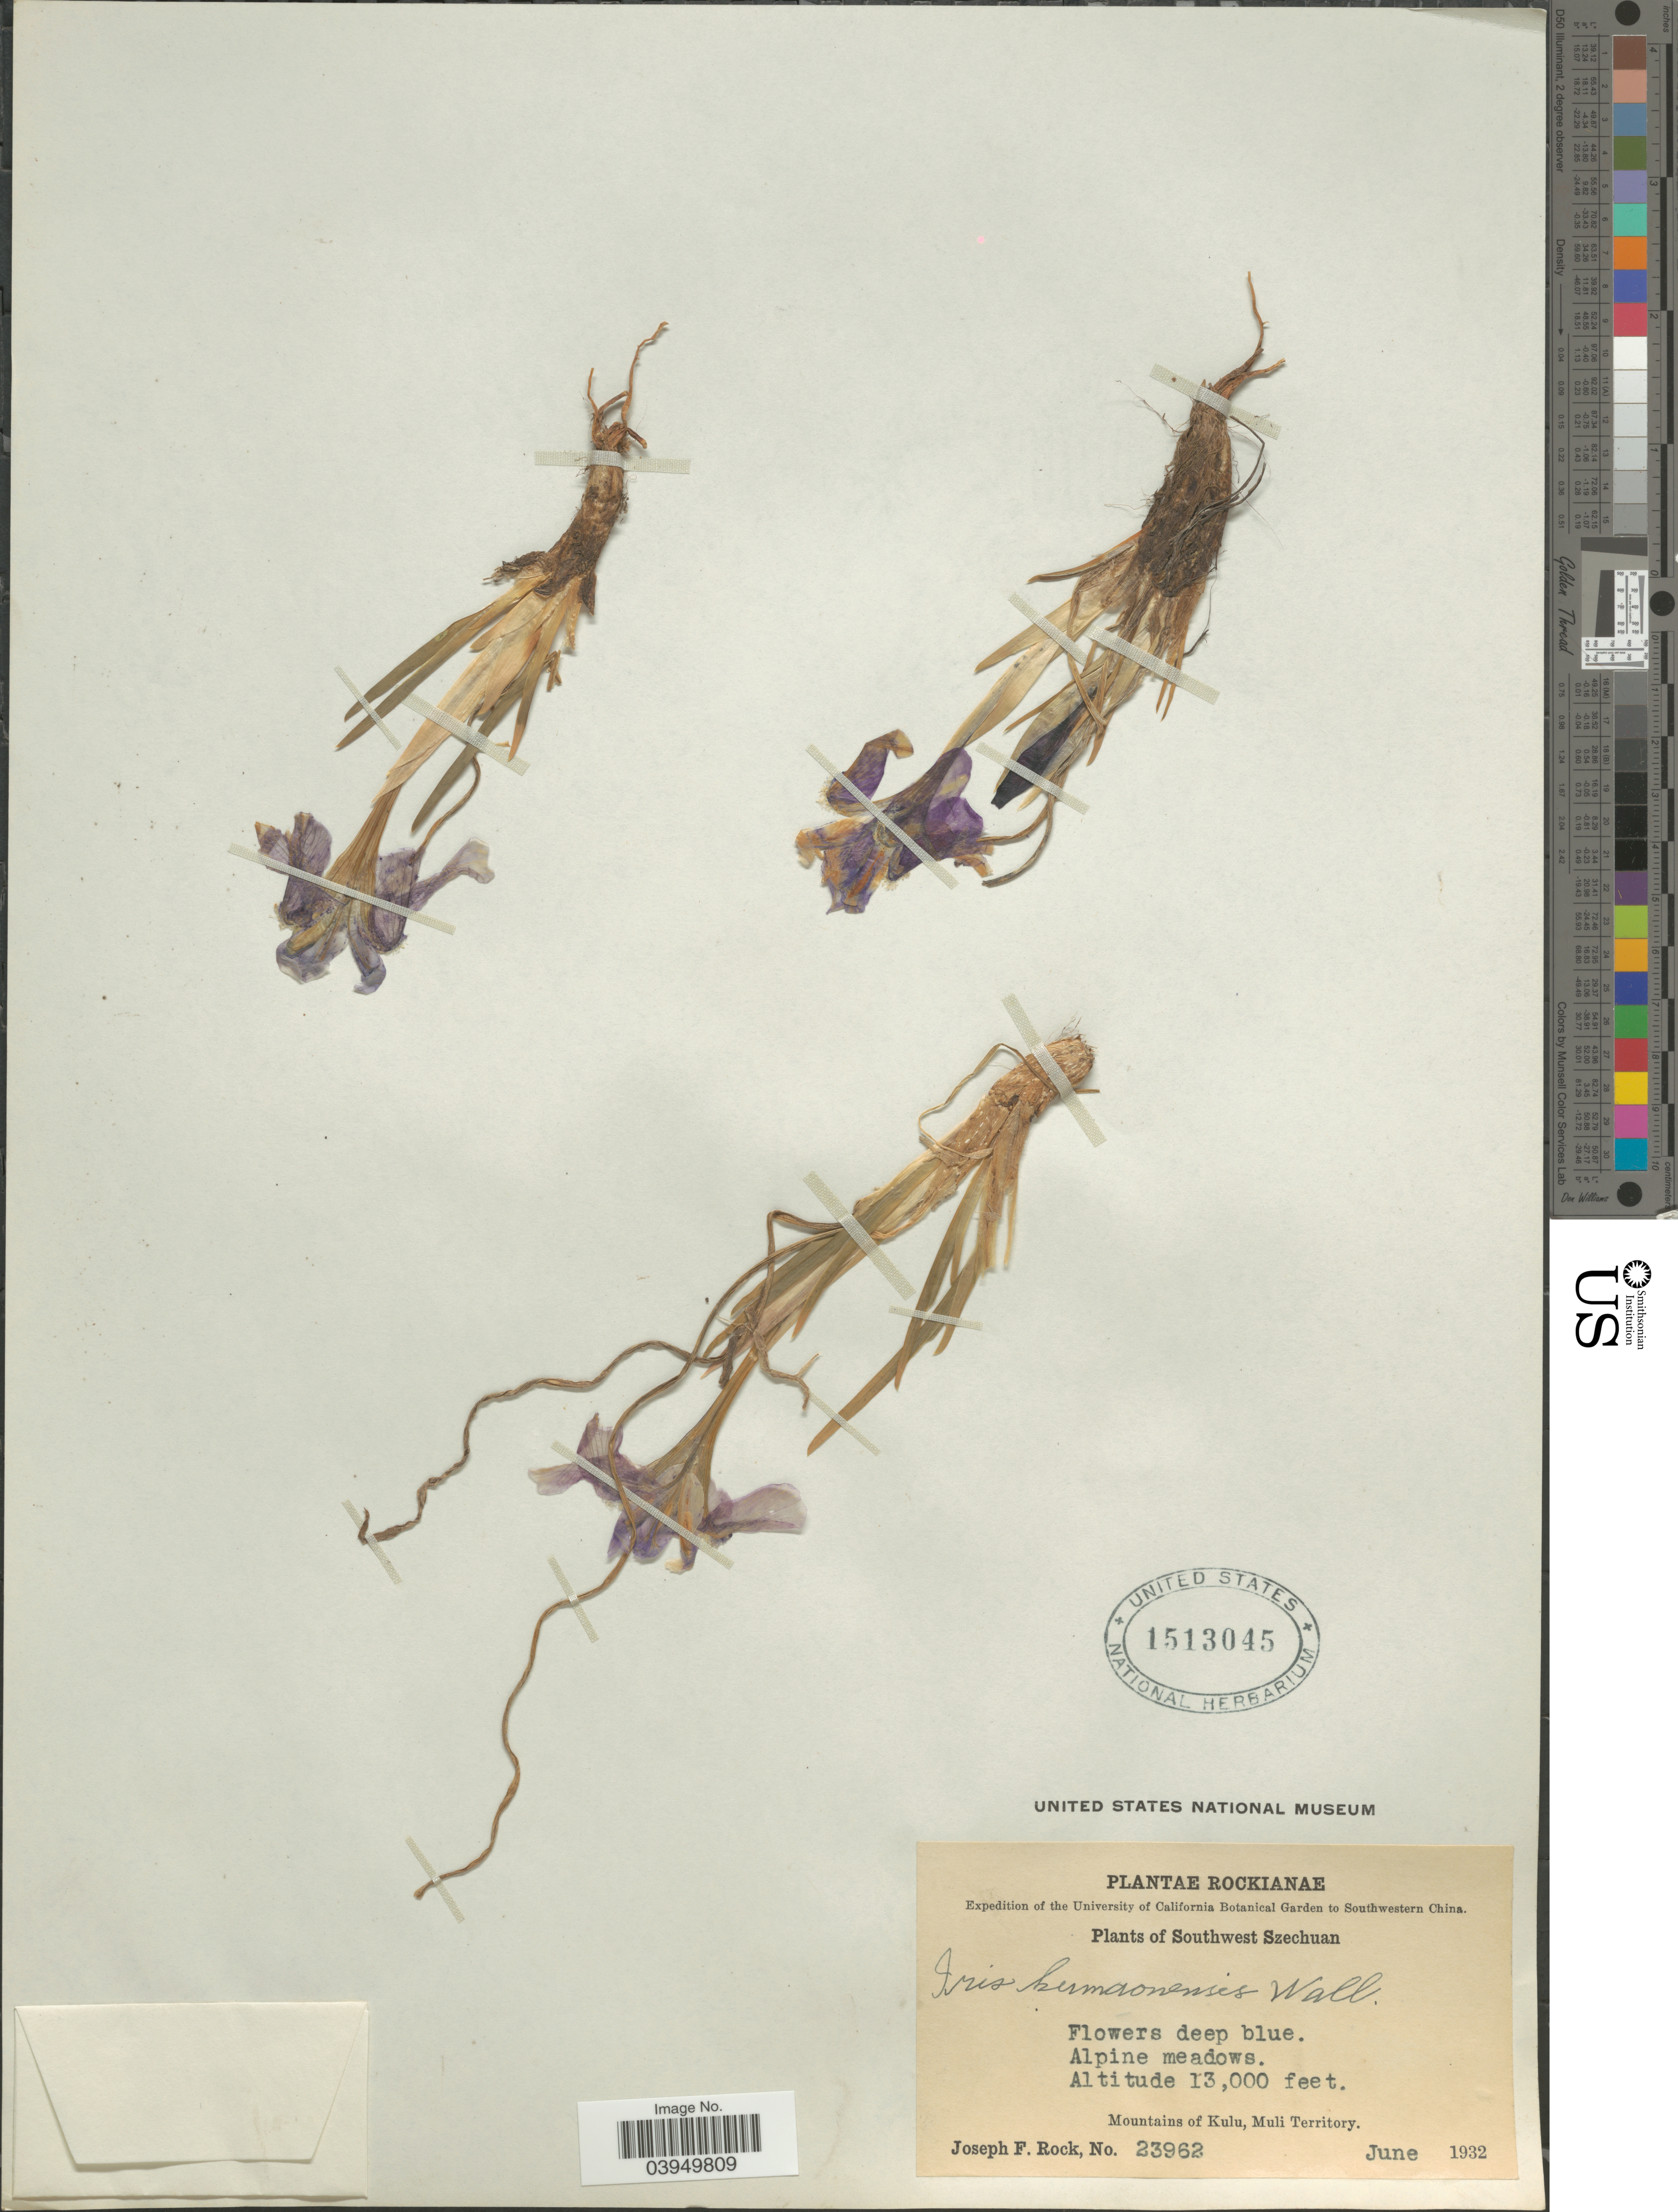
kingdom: Plantae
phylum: Tracheophyta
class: Liliopsida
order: Asparagales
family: Iridaceae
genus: Iris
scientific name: Iris kemaonensis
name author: Wall. ex D. Don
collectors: J. F. Rock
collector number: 23962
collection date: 1932-06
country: China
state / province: Sichuan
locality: Southwestern China. Southwest Szechuan. Mountains of Kulu, Muli Territory.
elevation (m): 3962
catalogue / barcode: US 1513045